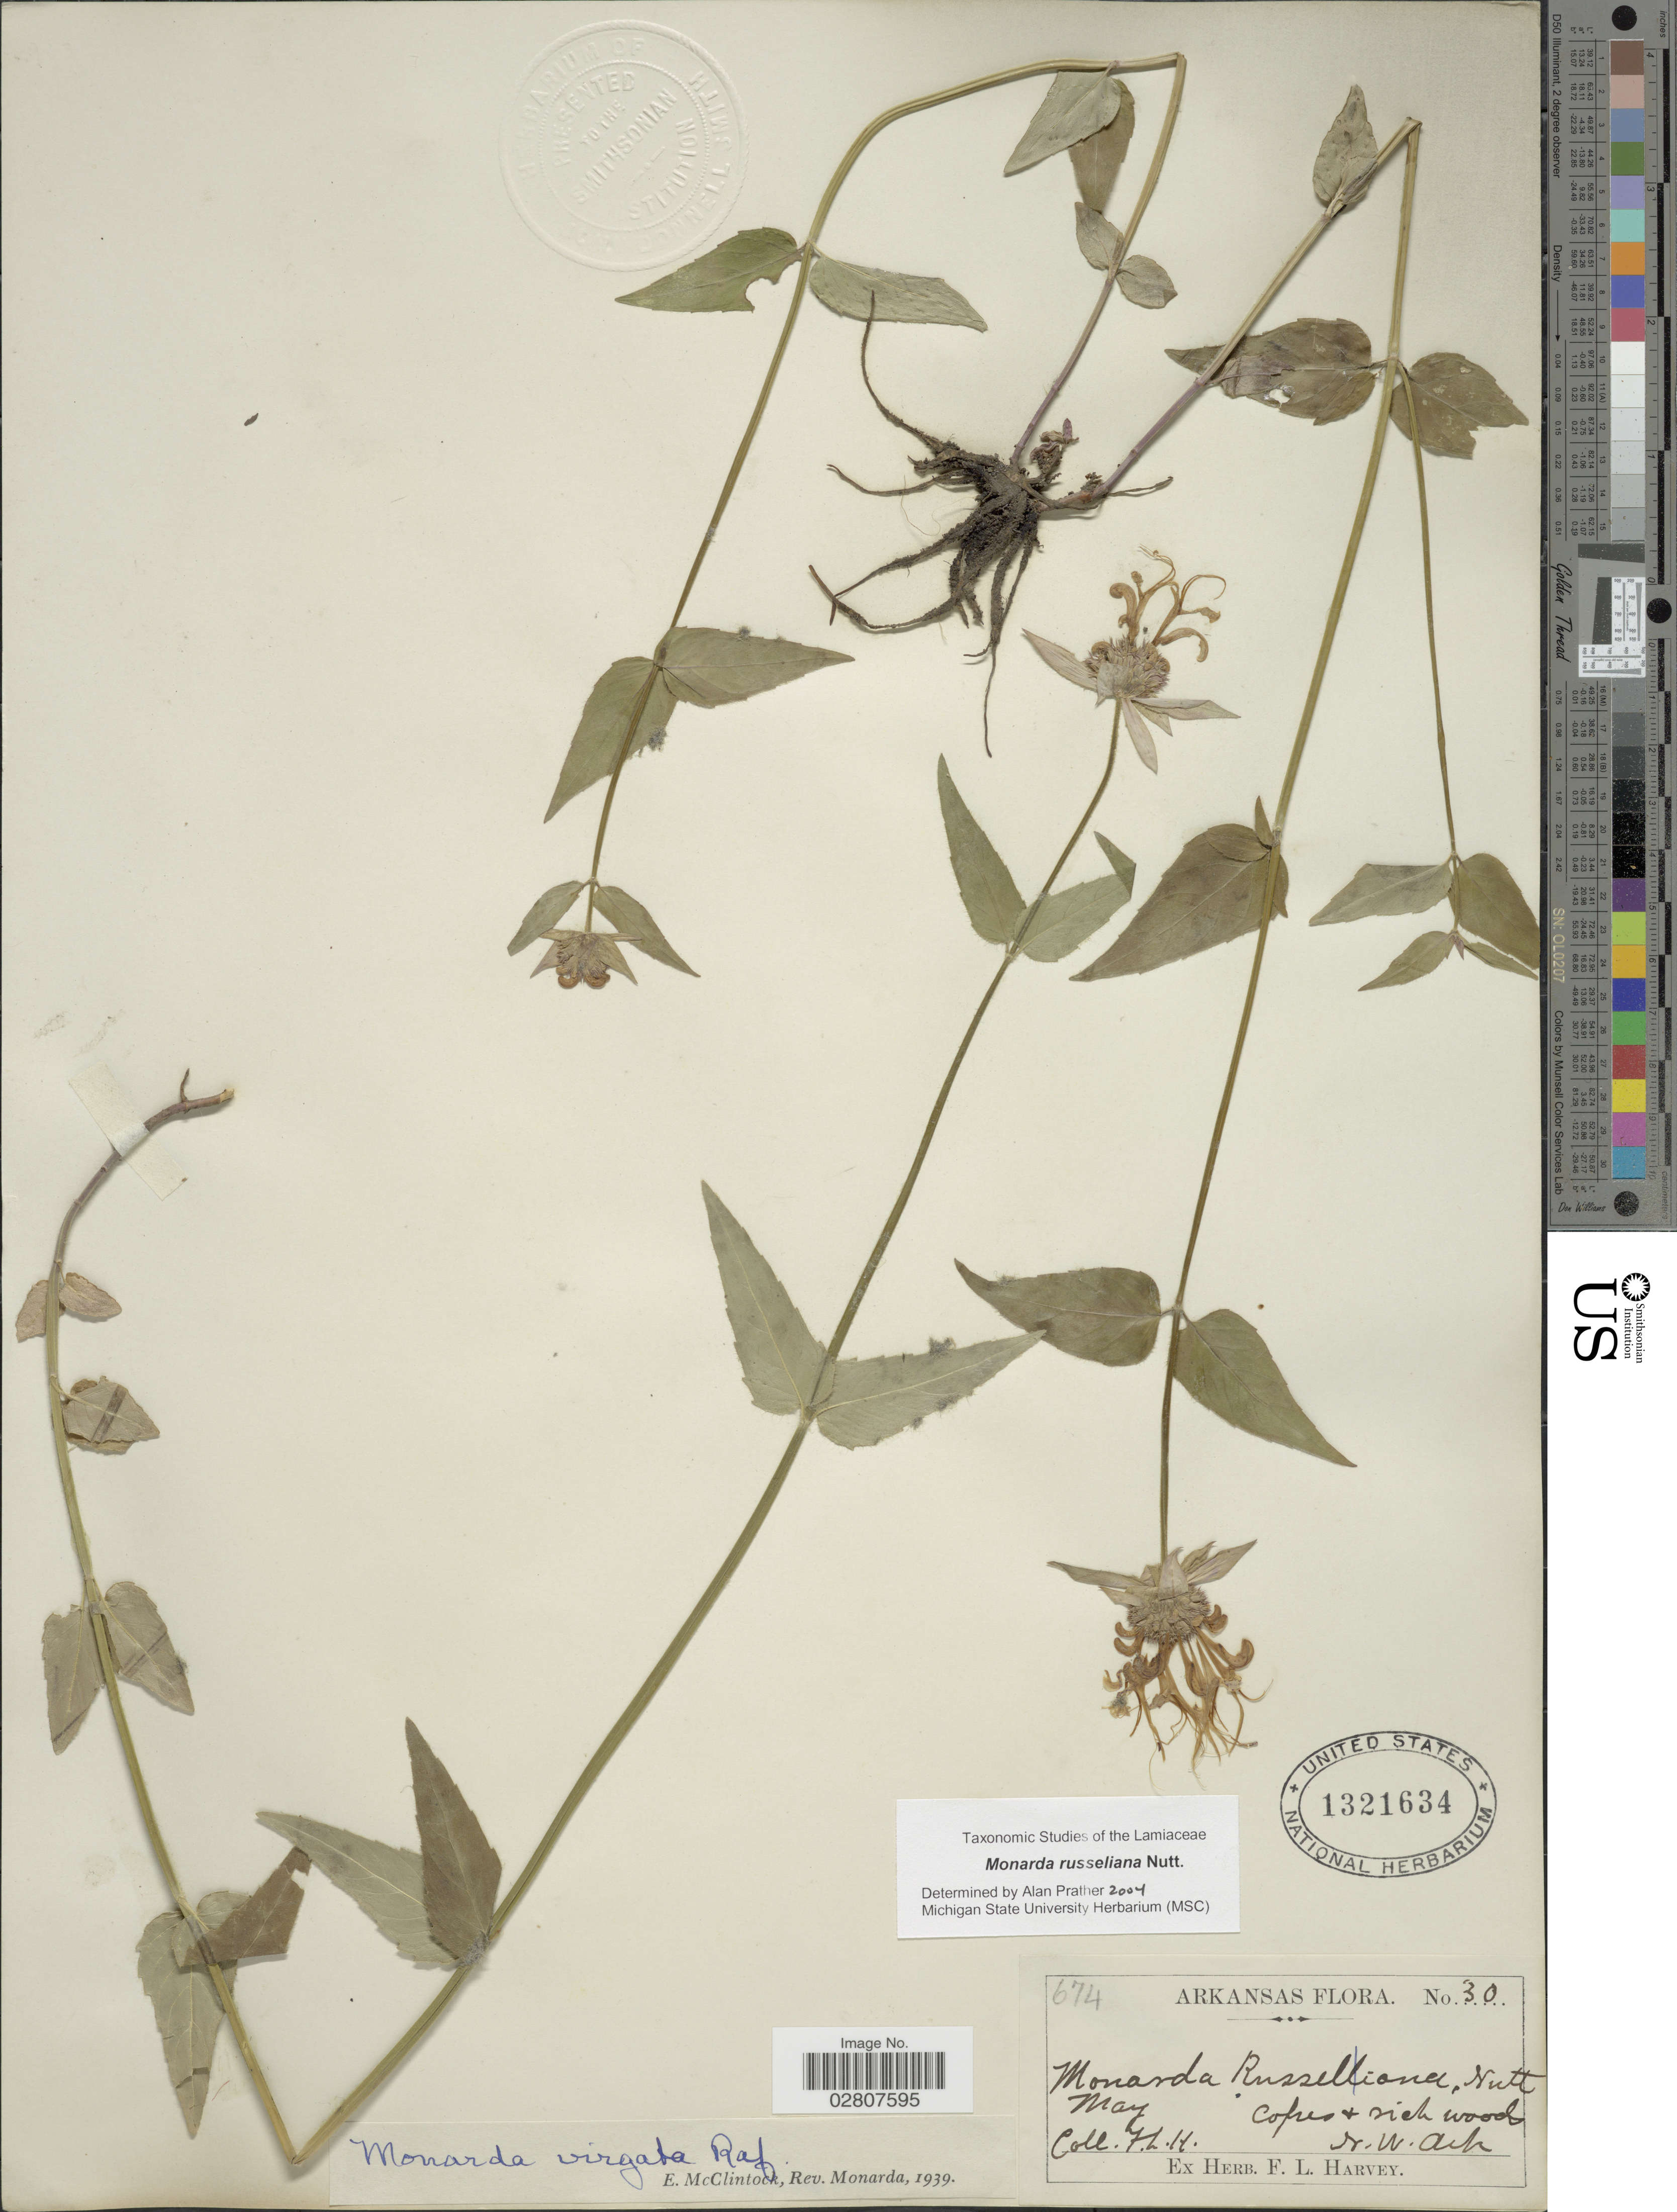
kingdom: Plantae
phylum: Tracheophyta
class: Magnoliopsida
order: Lamiales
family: Lamiaceae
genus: Monarda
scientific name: Monarda russeliana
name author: Nutt.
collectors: F. L. Harvey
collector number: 30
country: United States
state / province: Arkansas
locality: N.W. Ark.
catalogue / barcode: US 1321634